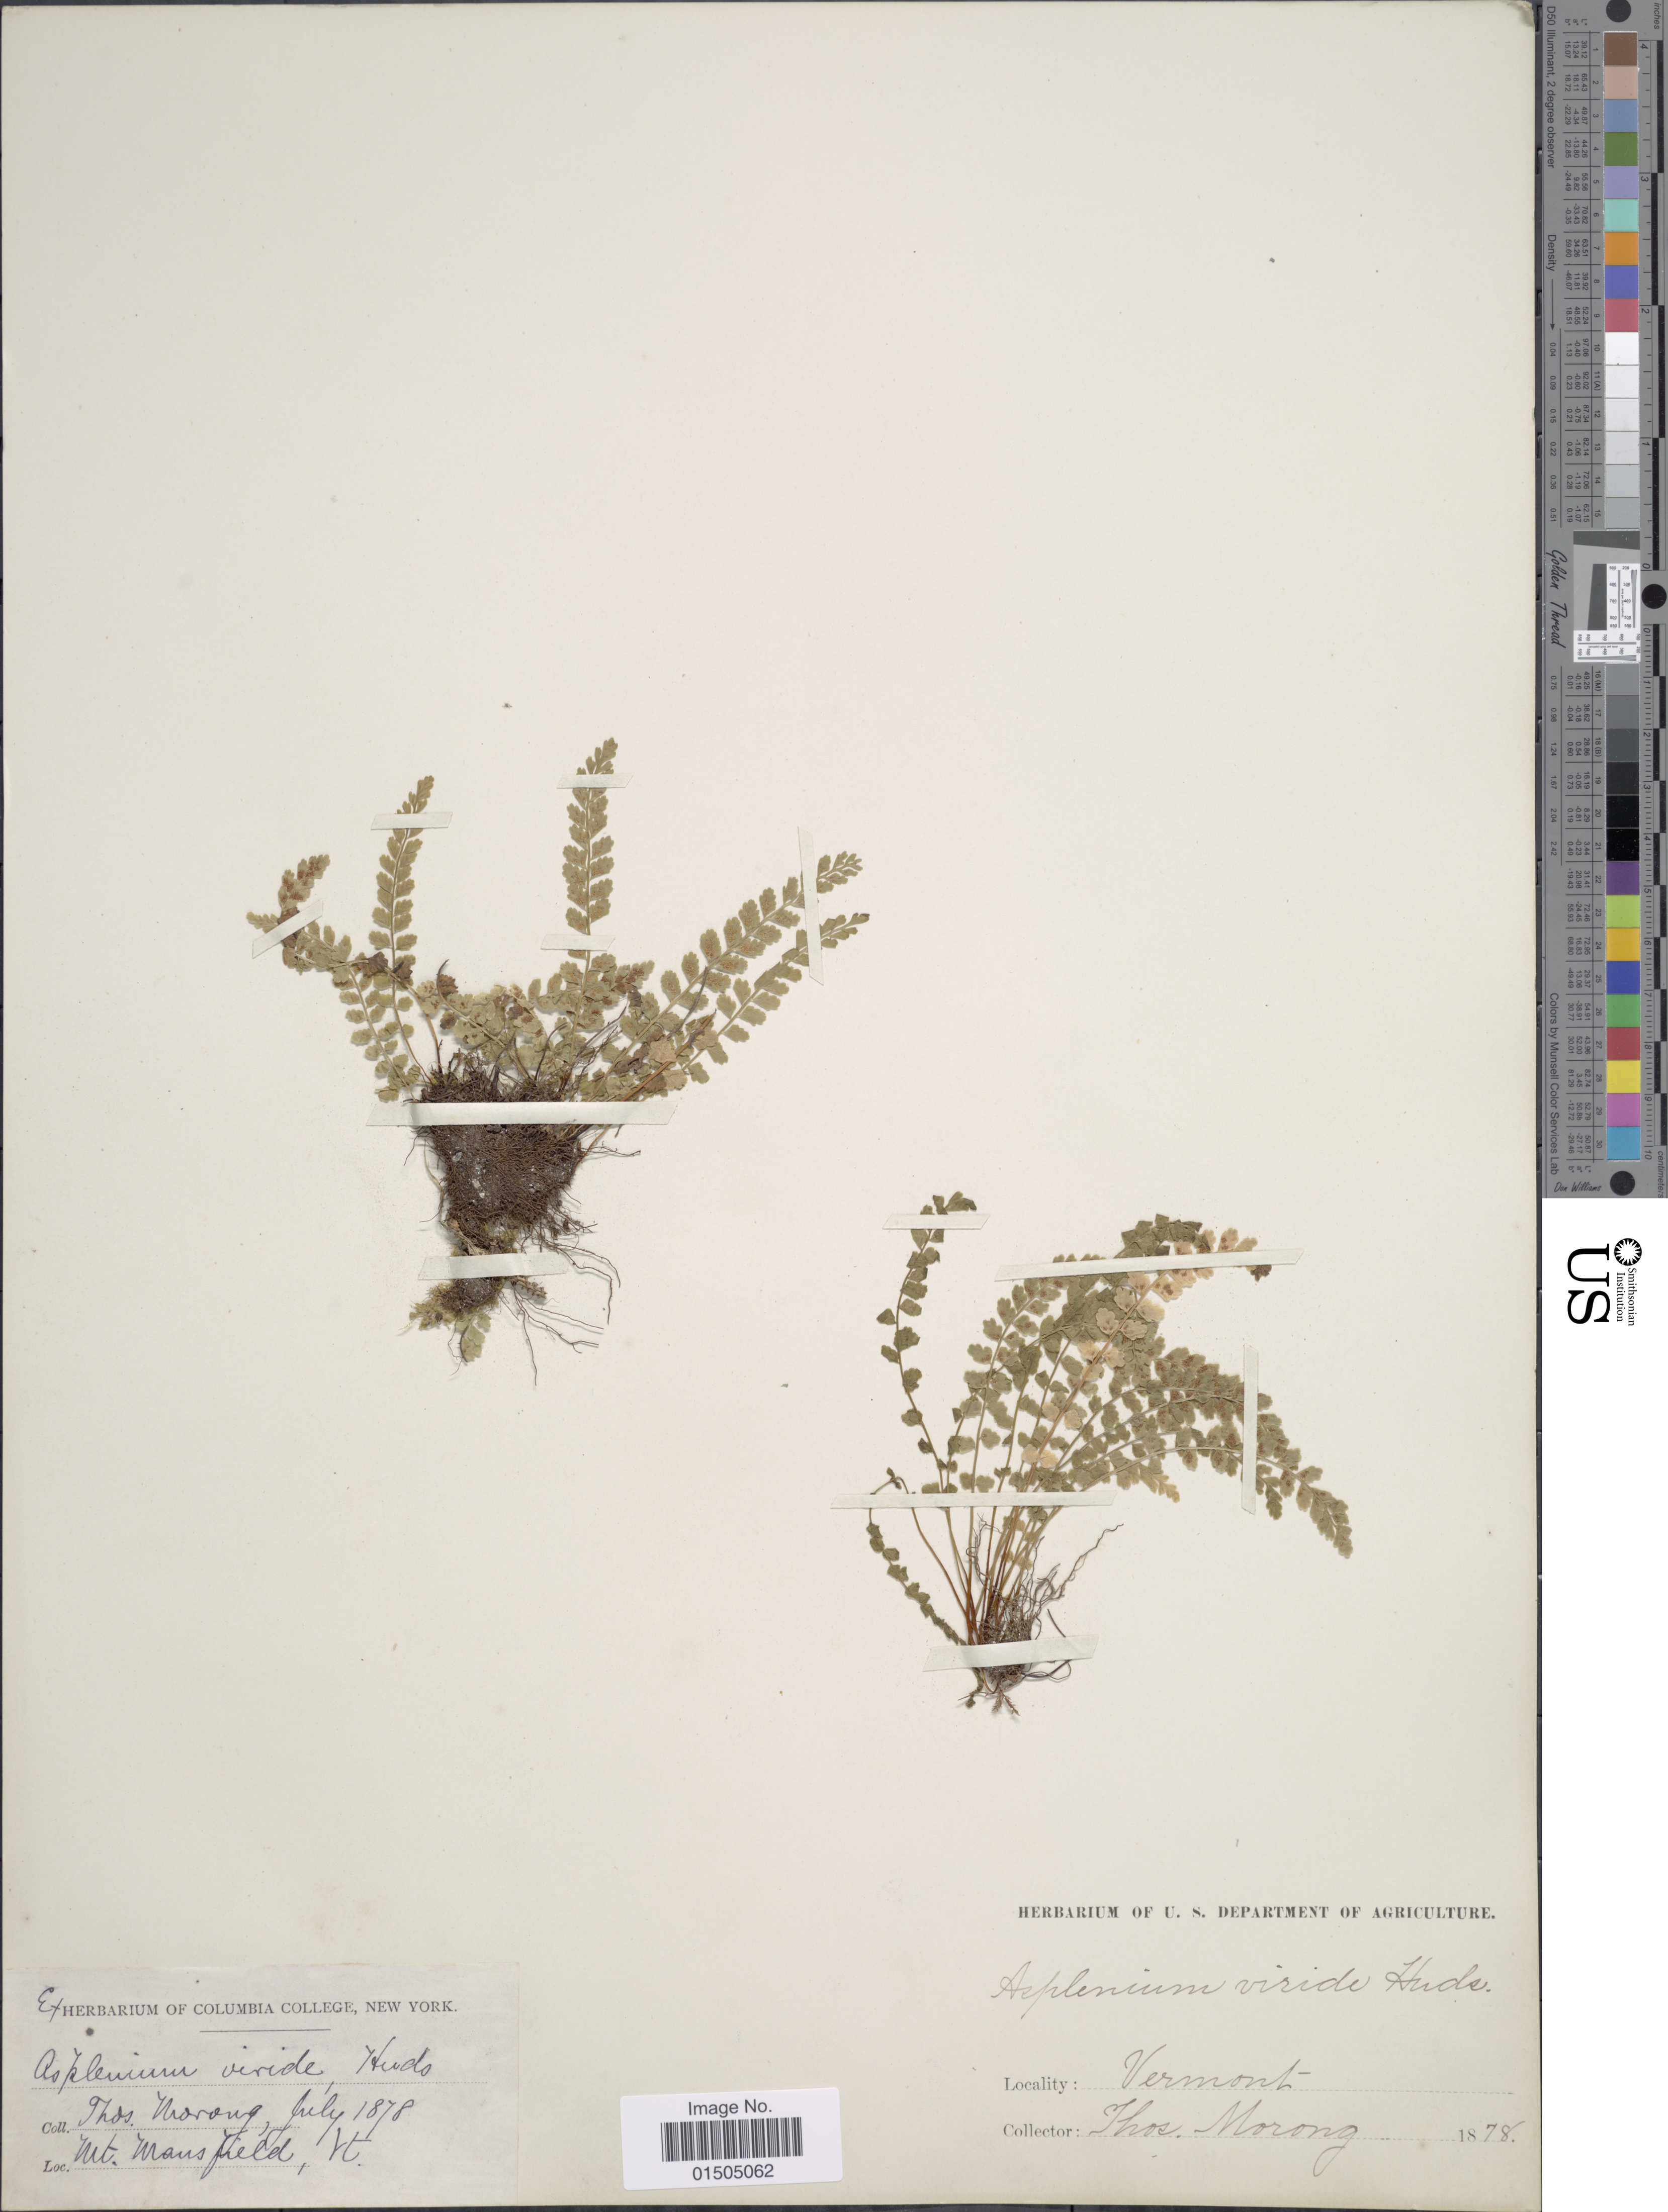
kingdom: Plantae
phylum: Tracheophyta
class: Polypodiopsida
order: Polypodiales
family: Aspleniaceae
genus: Asplenium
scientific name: Asplenium trichomanes-ramosum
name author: L.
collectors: T. Morong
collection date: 1878-07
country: United States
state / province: Vermont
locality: Mt. Mansfield.